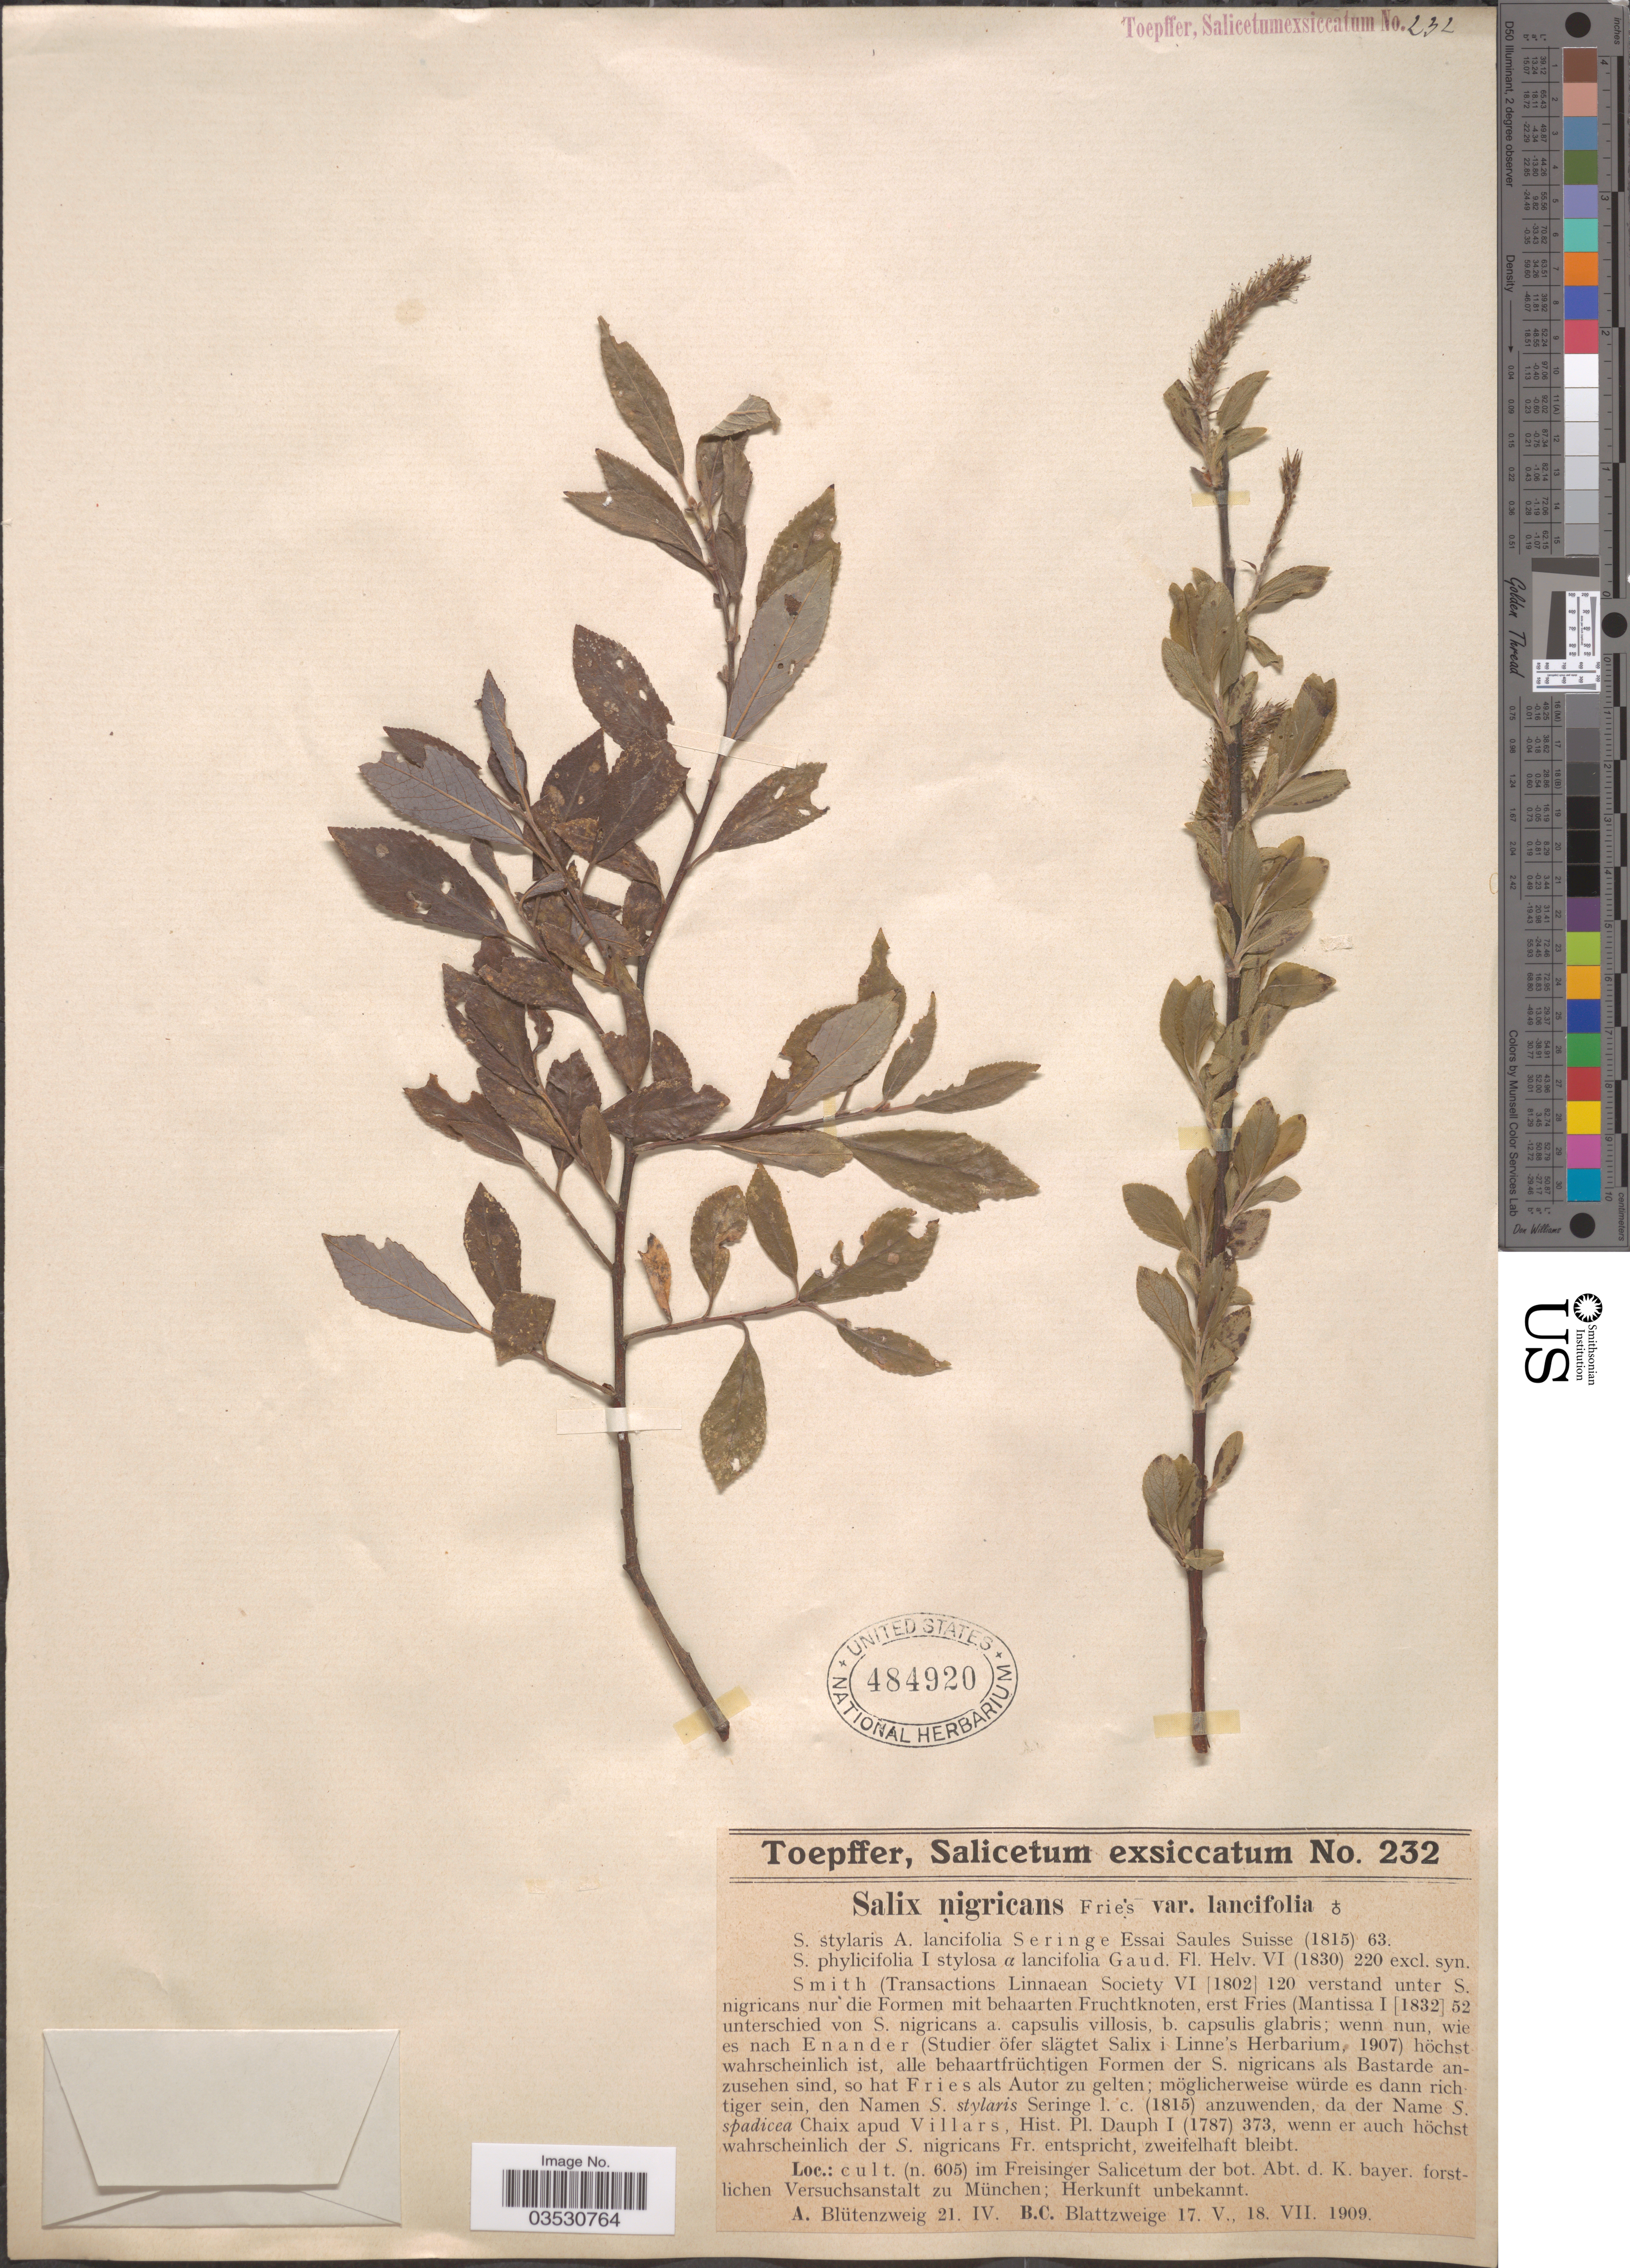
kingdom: Plantae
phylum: Tracheophyta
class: Magnoliopsida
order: Malpighiales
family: Salicaceae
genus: Salix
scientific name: Salix nigricans var. lancifolia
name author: Wimm.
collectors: A. Toepffer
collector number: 232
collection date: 1909-04-21/1909-07-18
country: Germany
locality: Im Freisinger Salicetum der bot. Abt. der K. bayer. forstlichen Versuchsanstalt zu München.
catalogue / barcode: US 484920